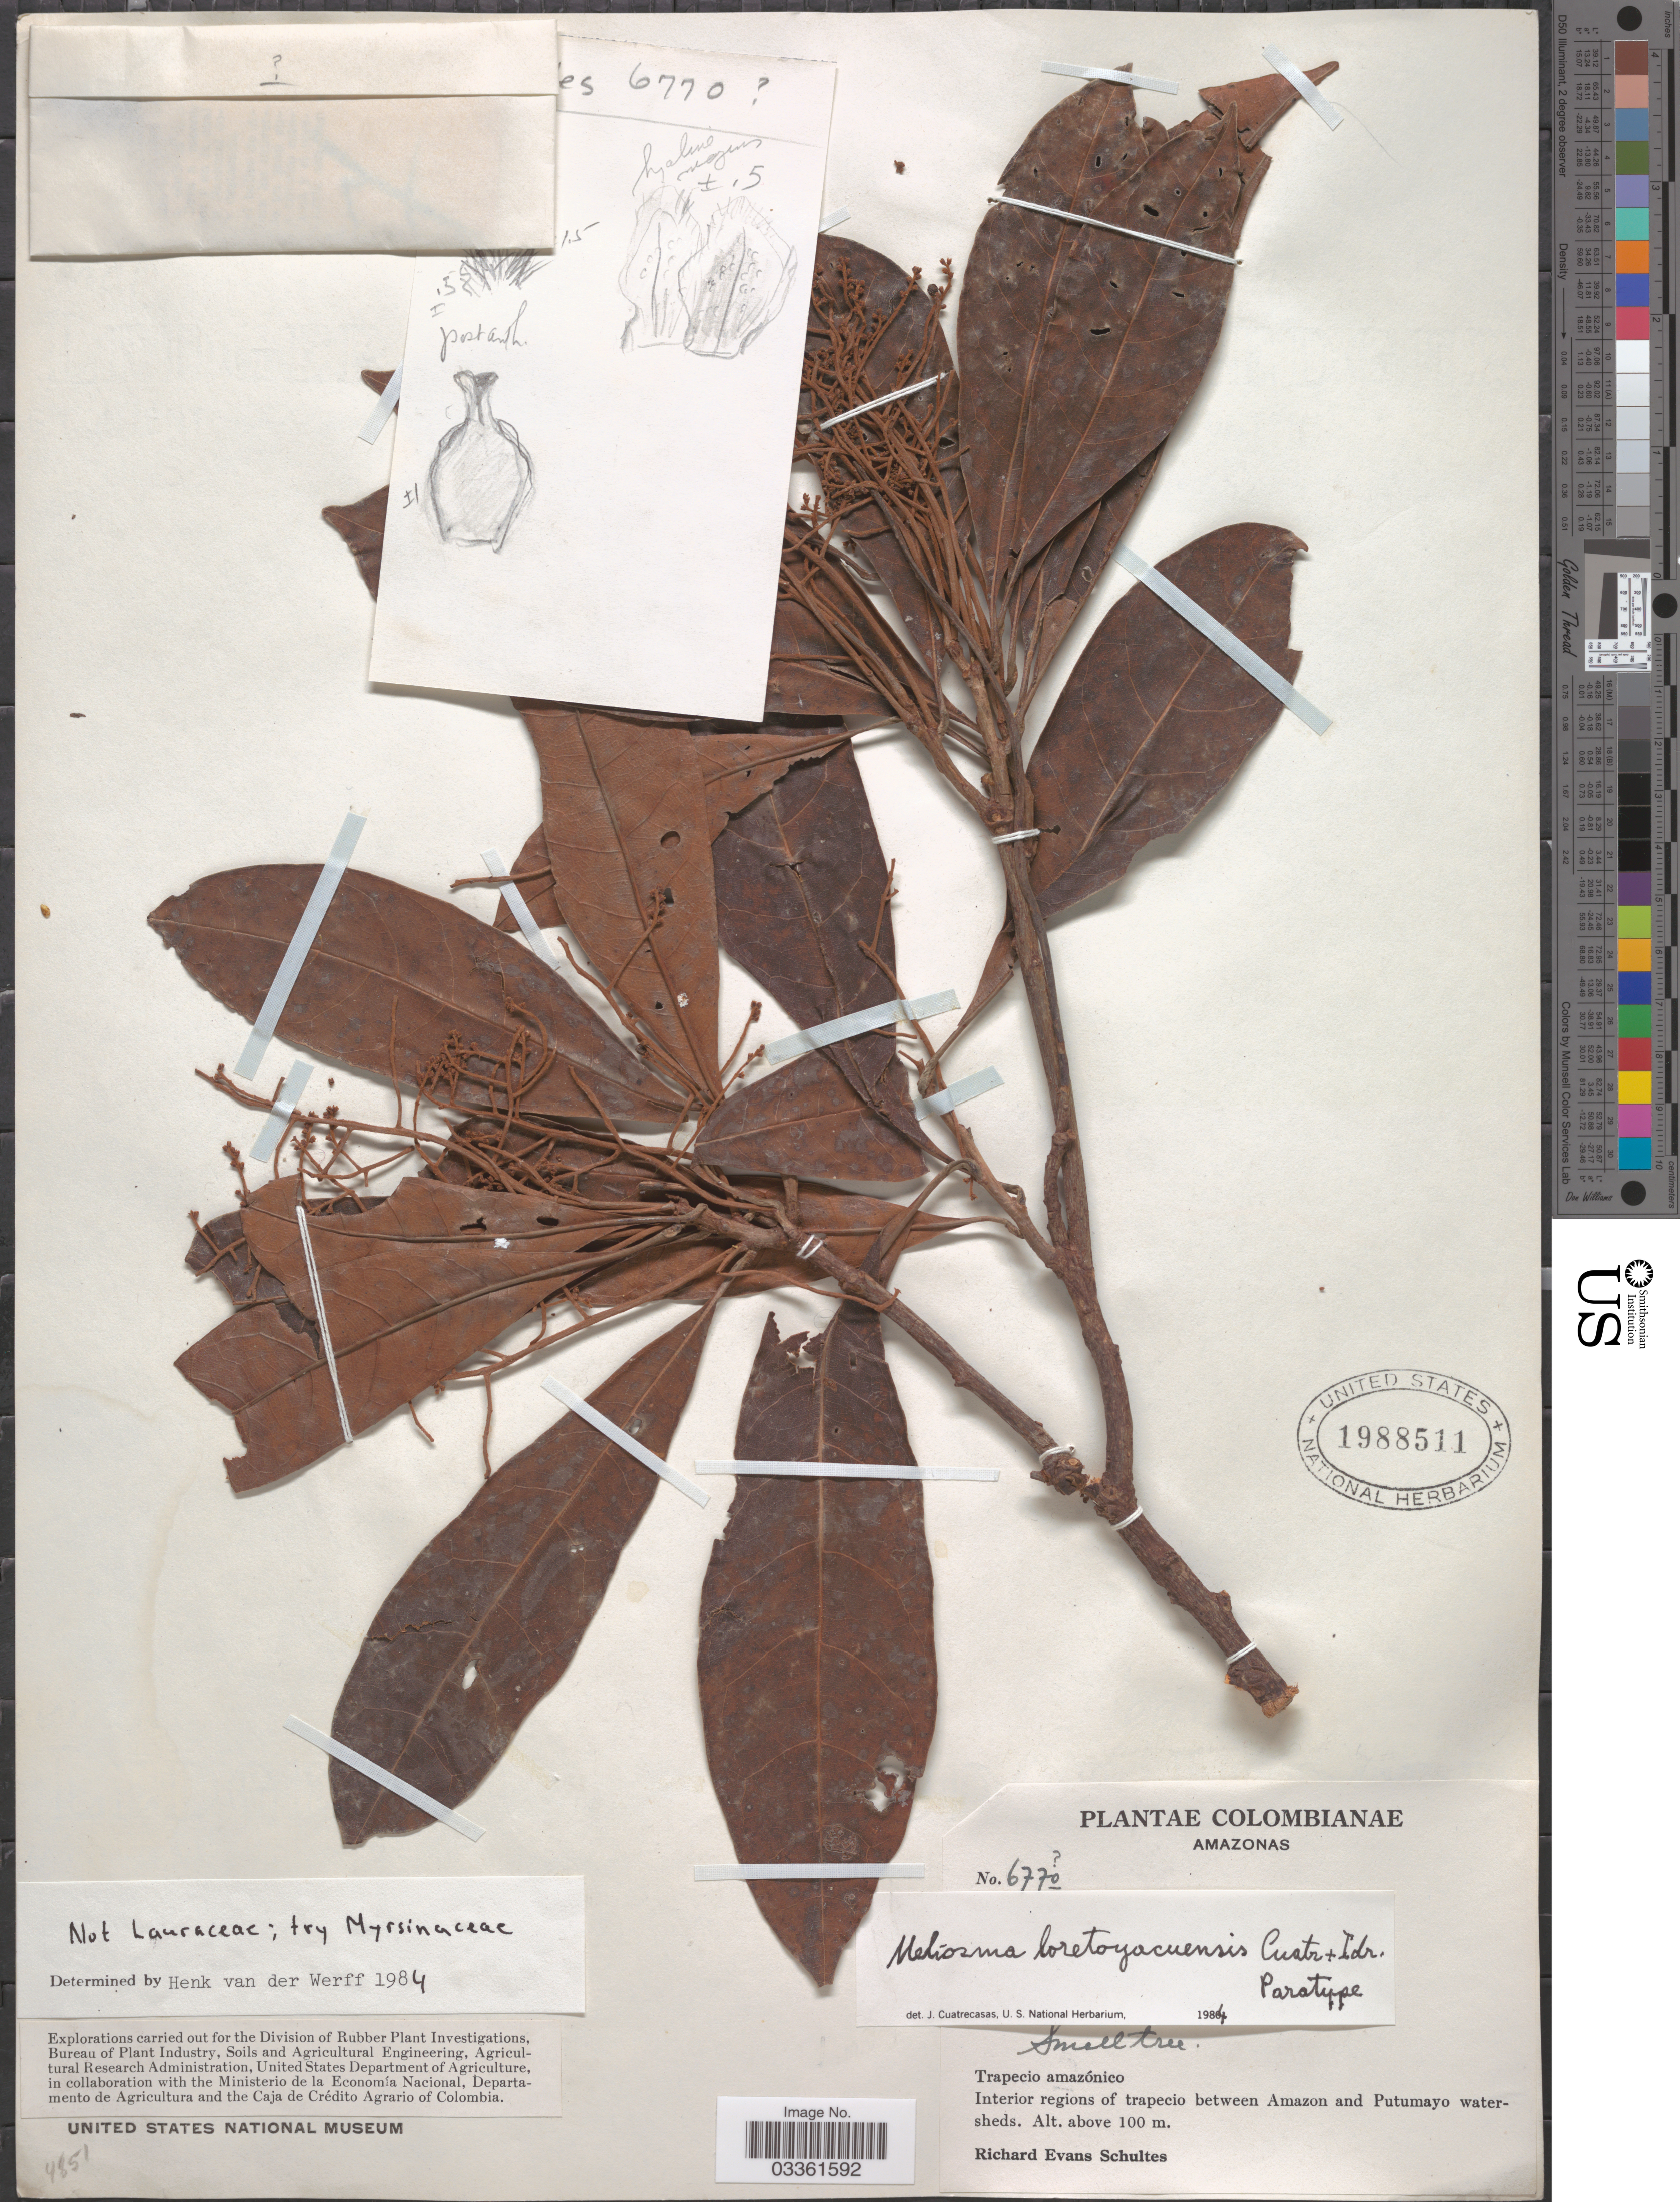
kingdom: Plantae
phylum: Tracheophyta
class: Magnoliopsida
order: Proteales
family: Sabiaceae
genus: Meliosma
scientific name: Meliosma loretoyacensis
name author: Cuatrec. & Idrobo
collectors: R. E. Schultes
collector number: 6770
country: Colombia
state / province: Amazônas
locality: Trapecio amazónico. Interior regions of trapecio between Amazon and Putumayo watersheds.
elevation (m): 100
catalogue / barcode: US 1988511